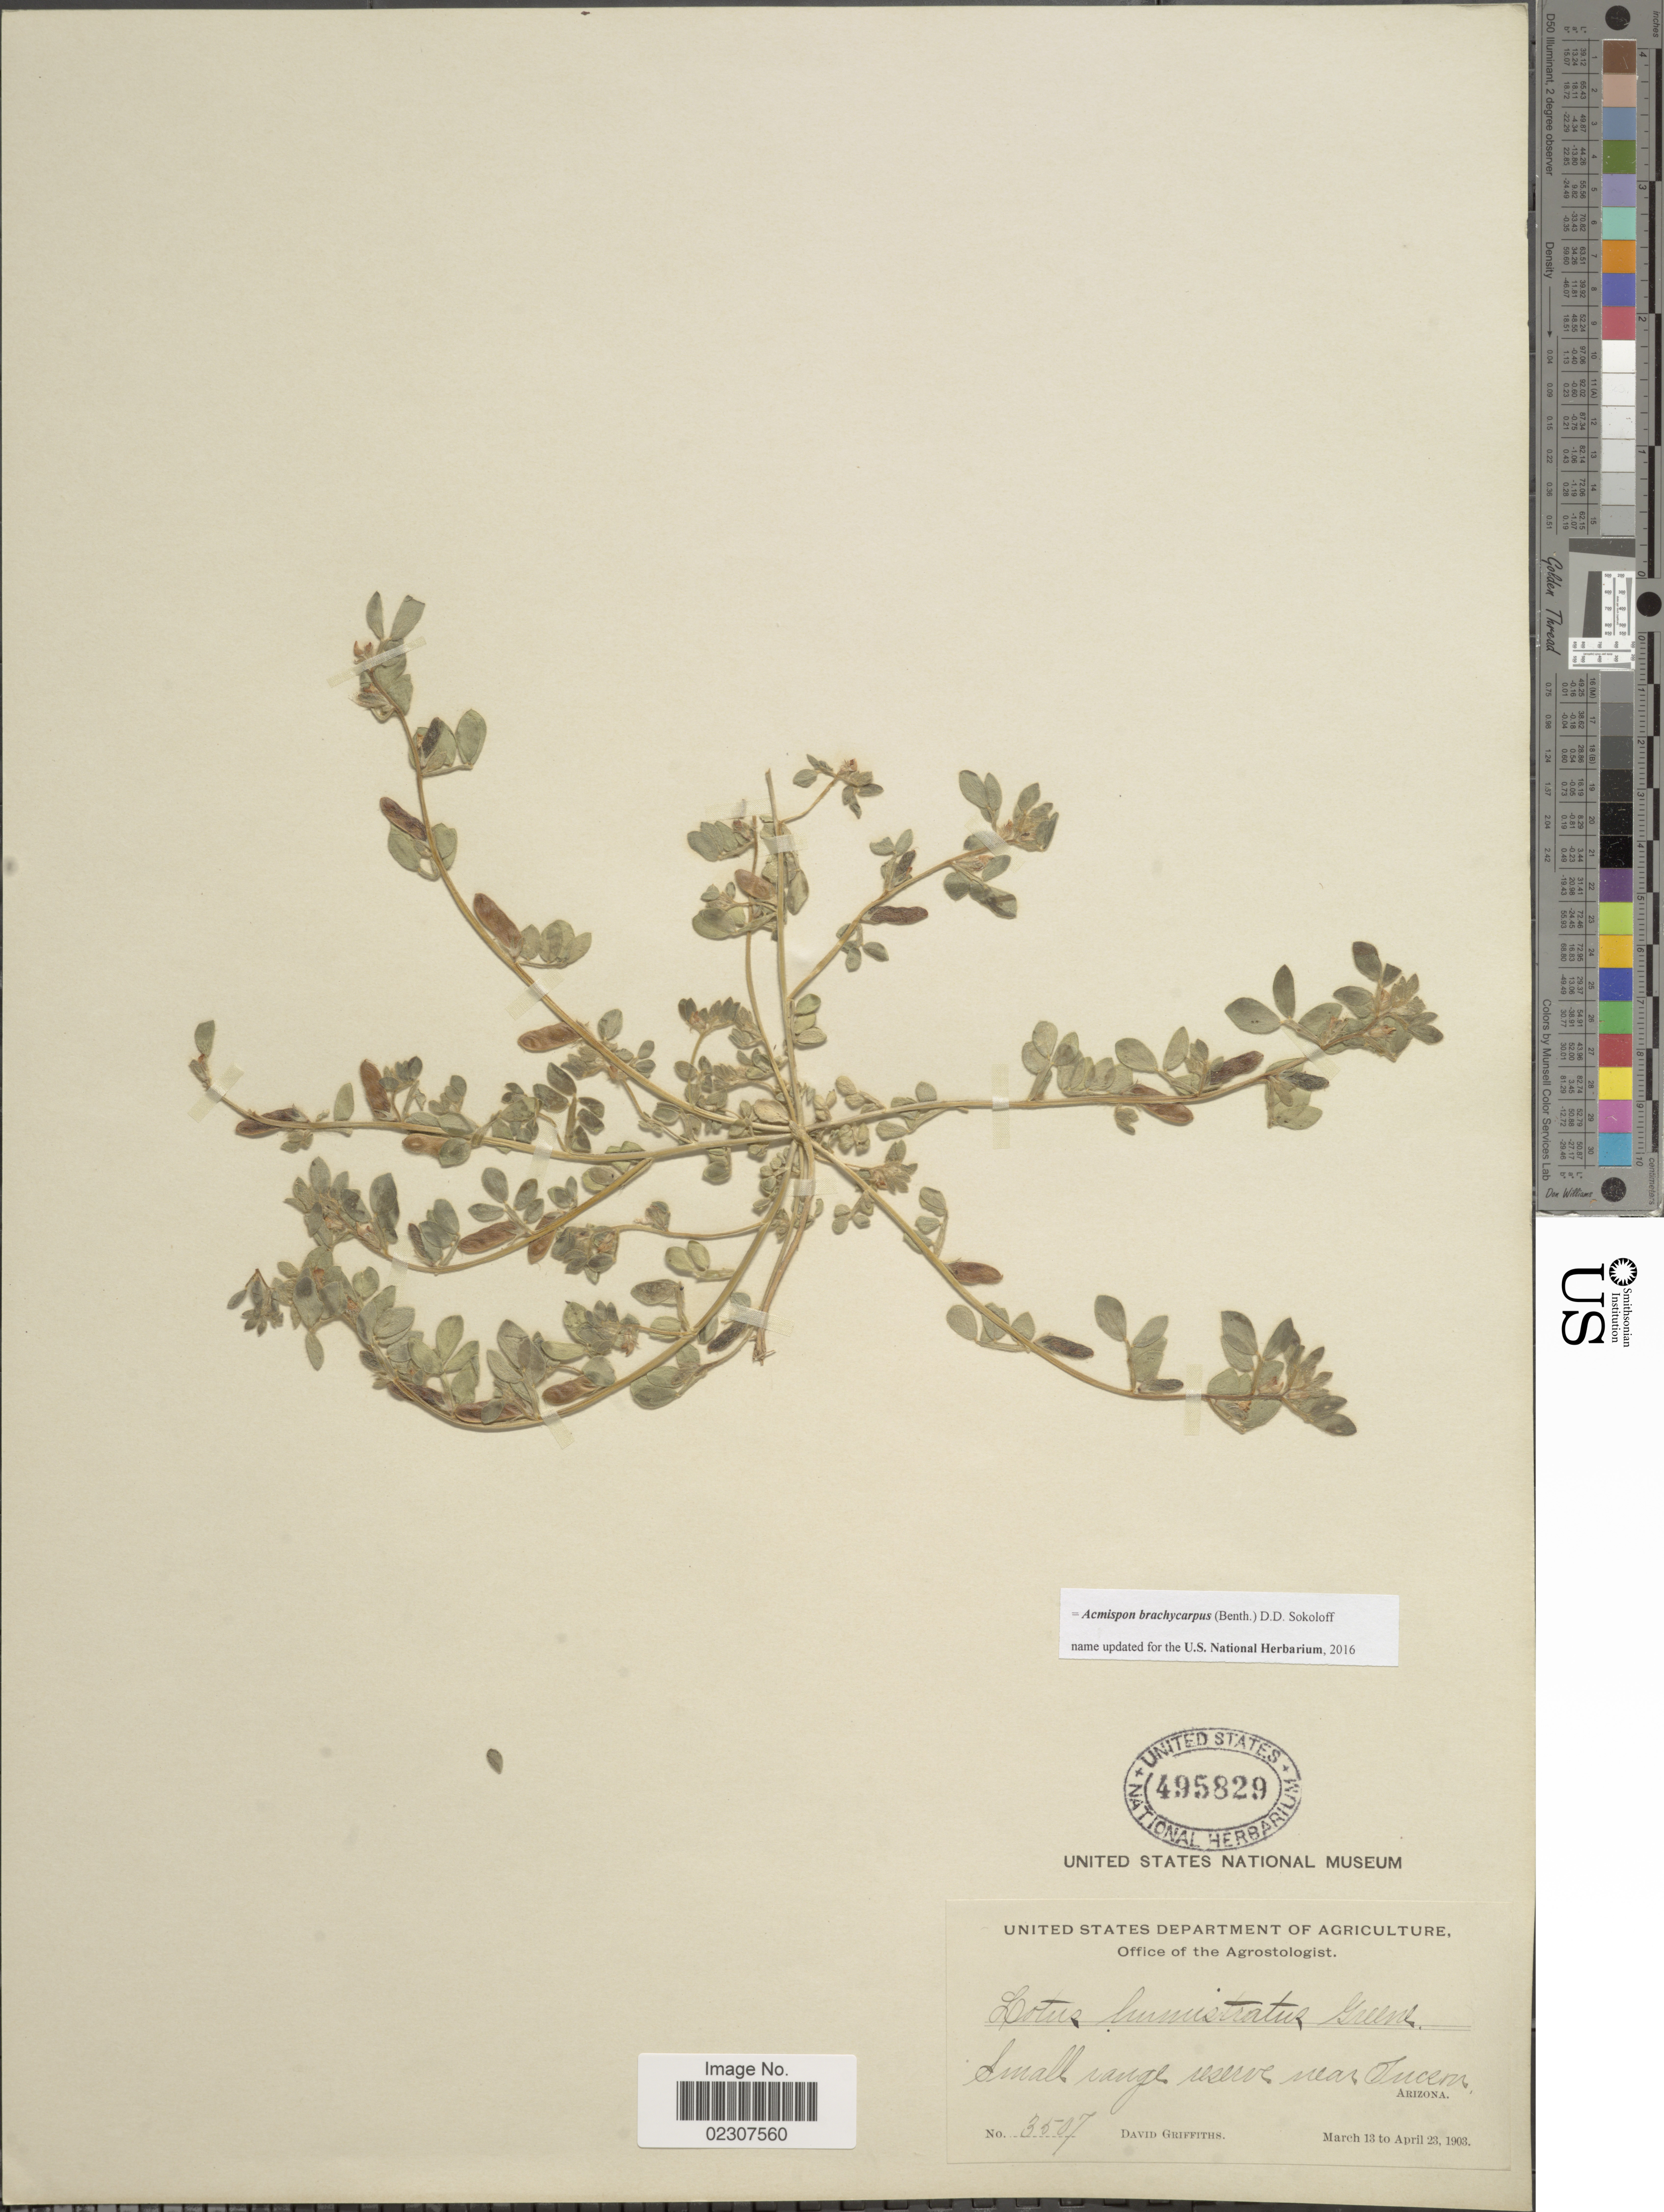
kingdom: Plantae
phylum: Tracheophyta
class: Magnoliopsida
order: Fabales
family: Fabaceae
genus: Acmispon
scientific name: Acmispon brachycarpus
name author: (Benth.) D.D. Sokoloff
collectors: D. Griffiths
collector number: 3507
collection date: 1903-03-13/1903-04-23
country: United States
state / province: Arizona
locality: Small range reserve near Tucson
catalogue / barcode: US 495829